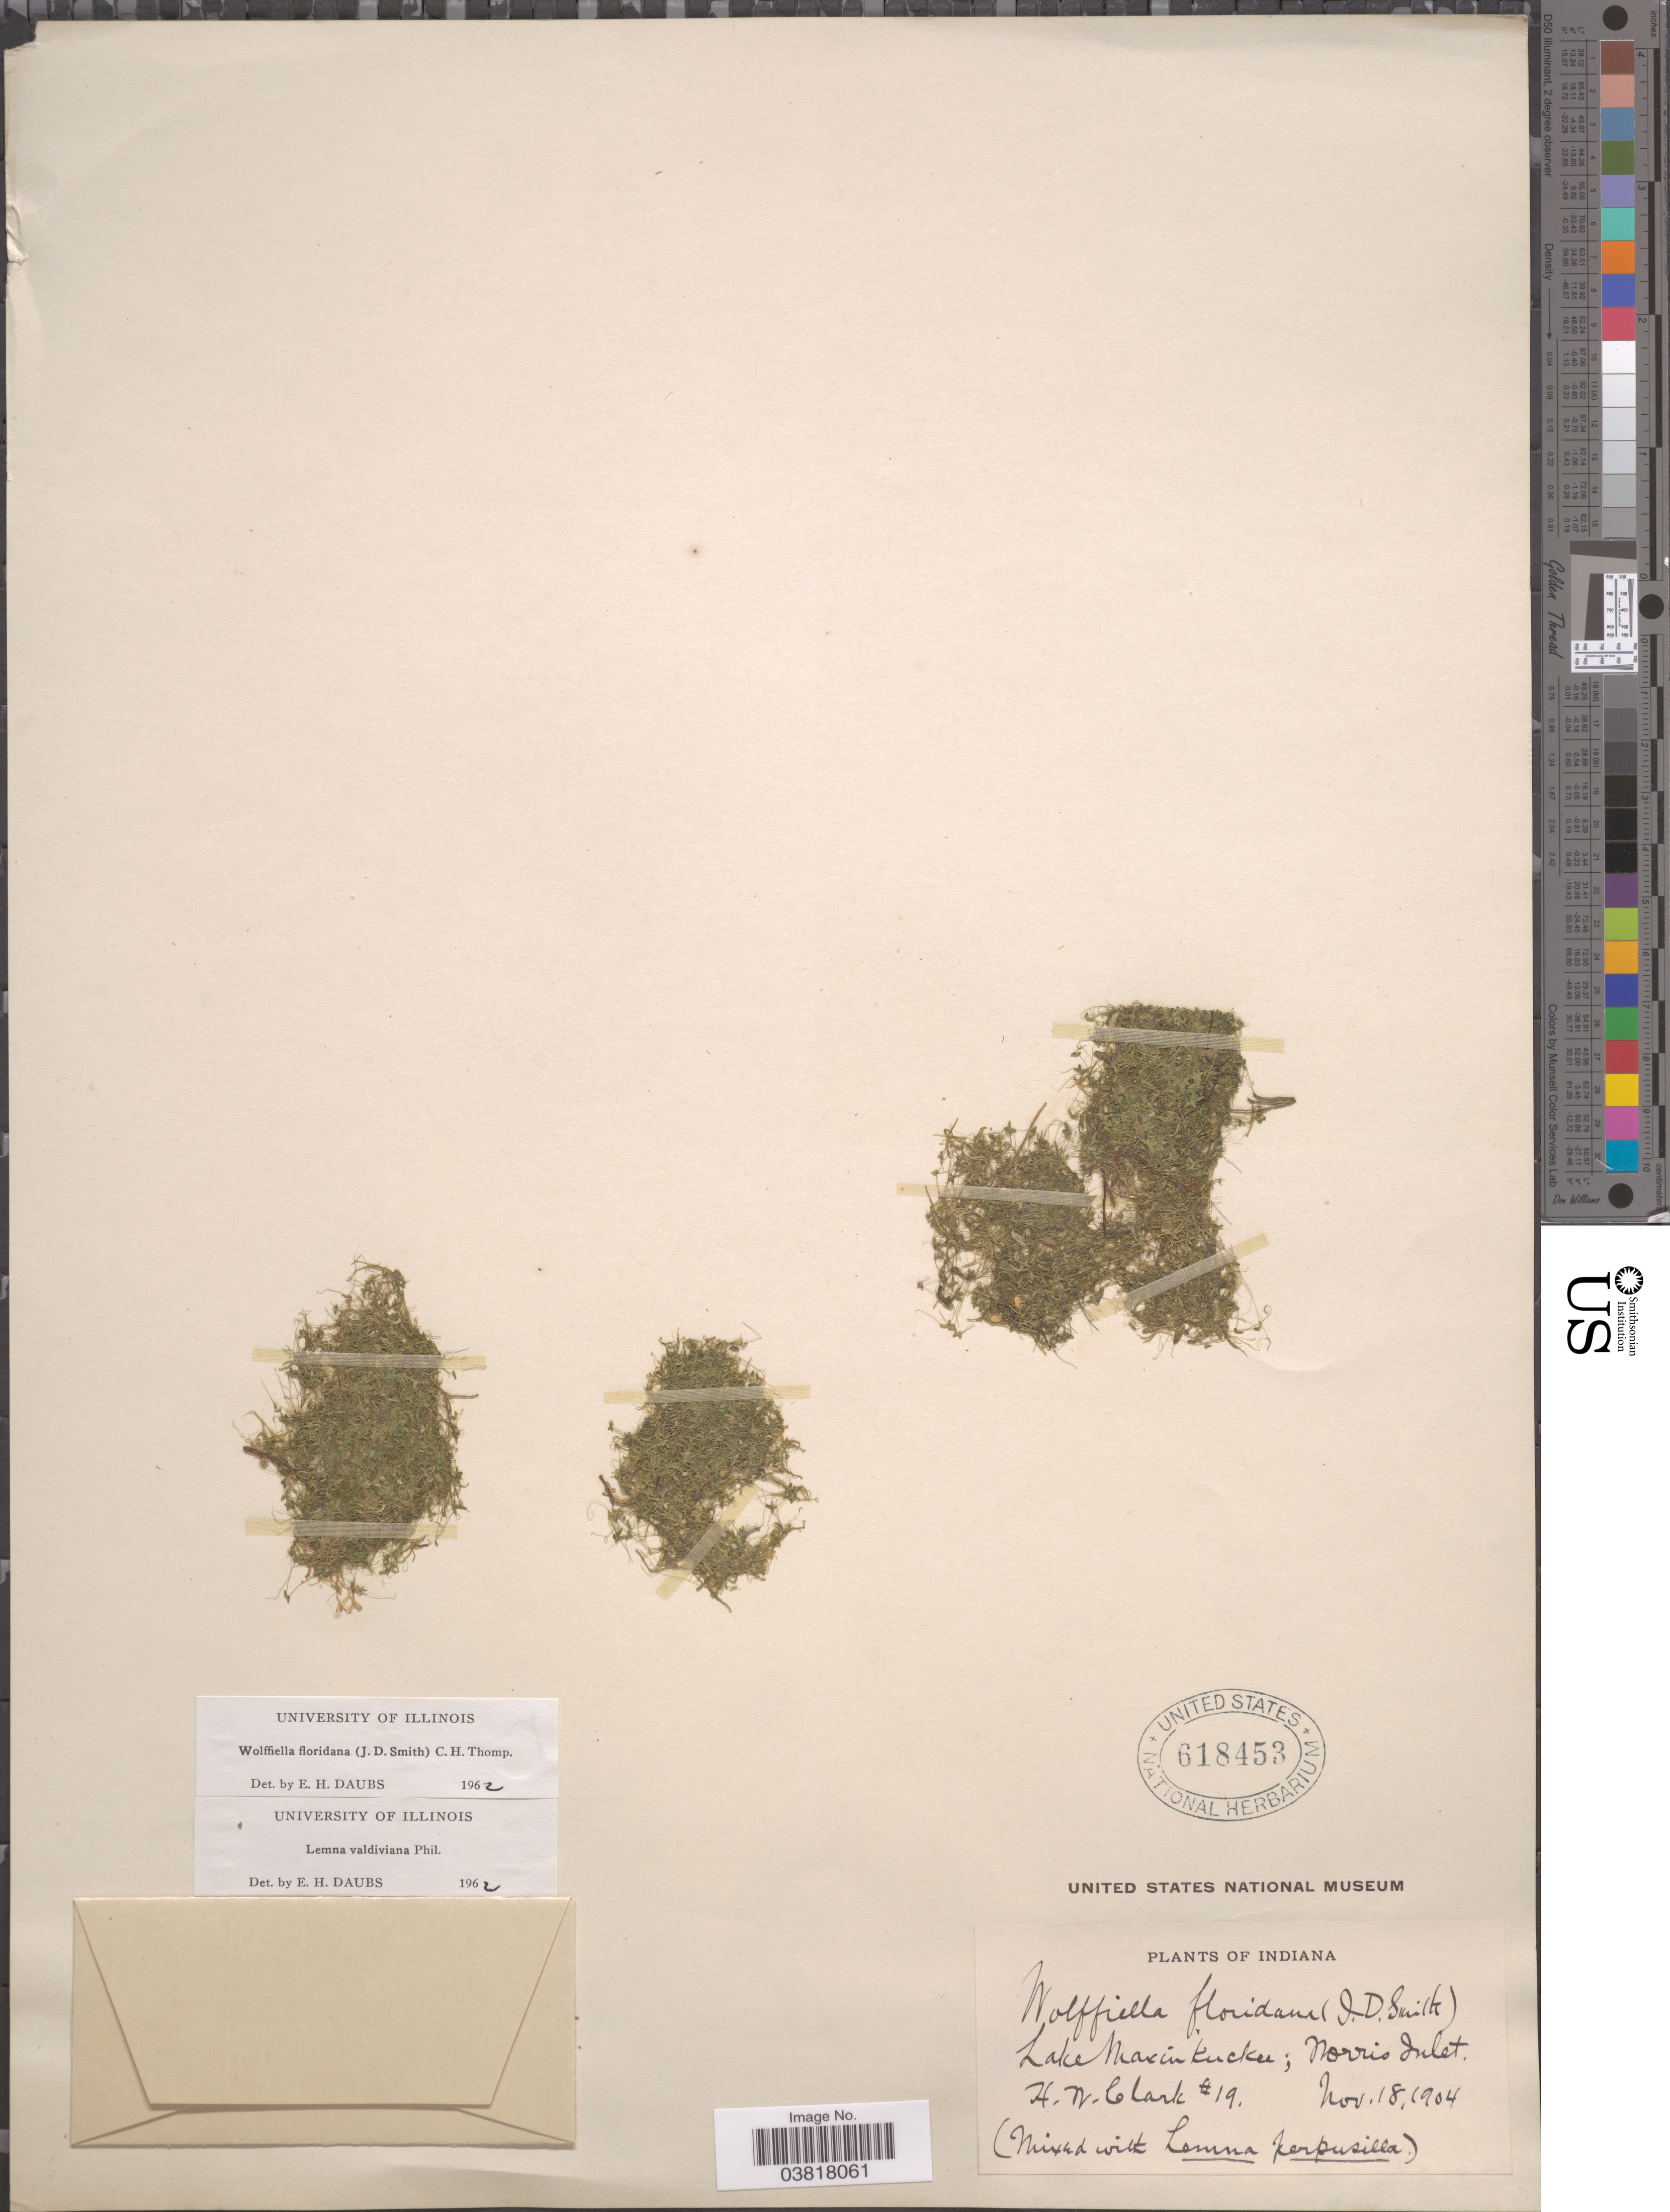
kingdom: Plantae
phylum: Tracheophyta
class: Liliopsida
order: Alismatales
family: Araceae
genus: Wolffiella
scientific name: Wolffiella floridana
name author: (Donn. Sm.) C.H. Thomps.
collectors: H. W. Clark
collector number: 19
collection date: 1904-11-18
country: United States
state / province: Indiana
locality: Lake Maxinkuckee; Norris Inlet.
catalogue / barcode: US 618453